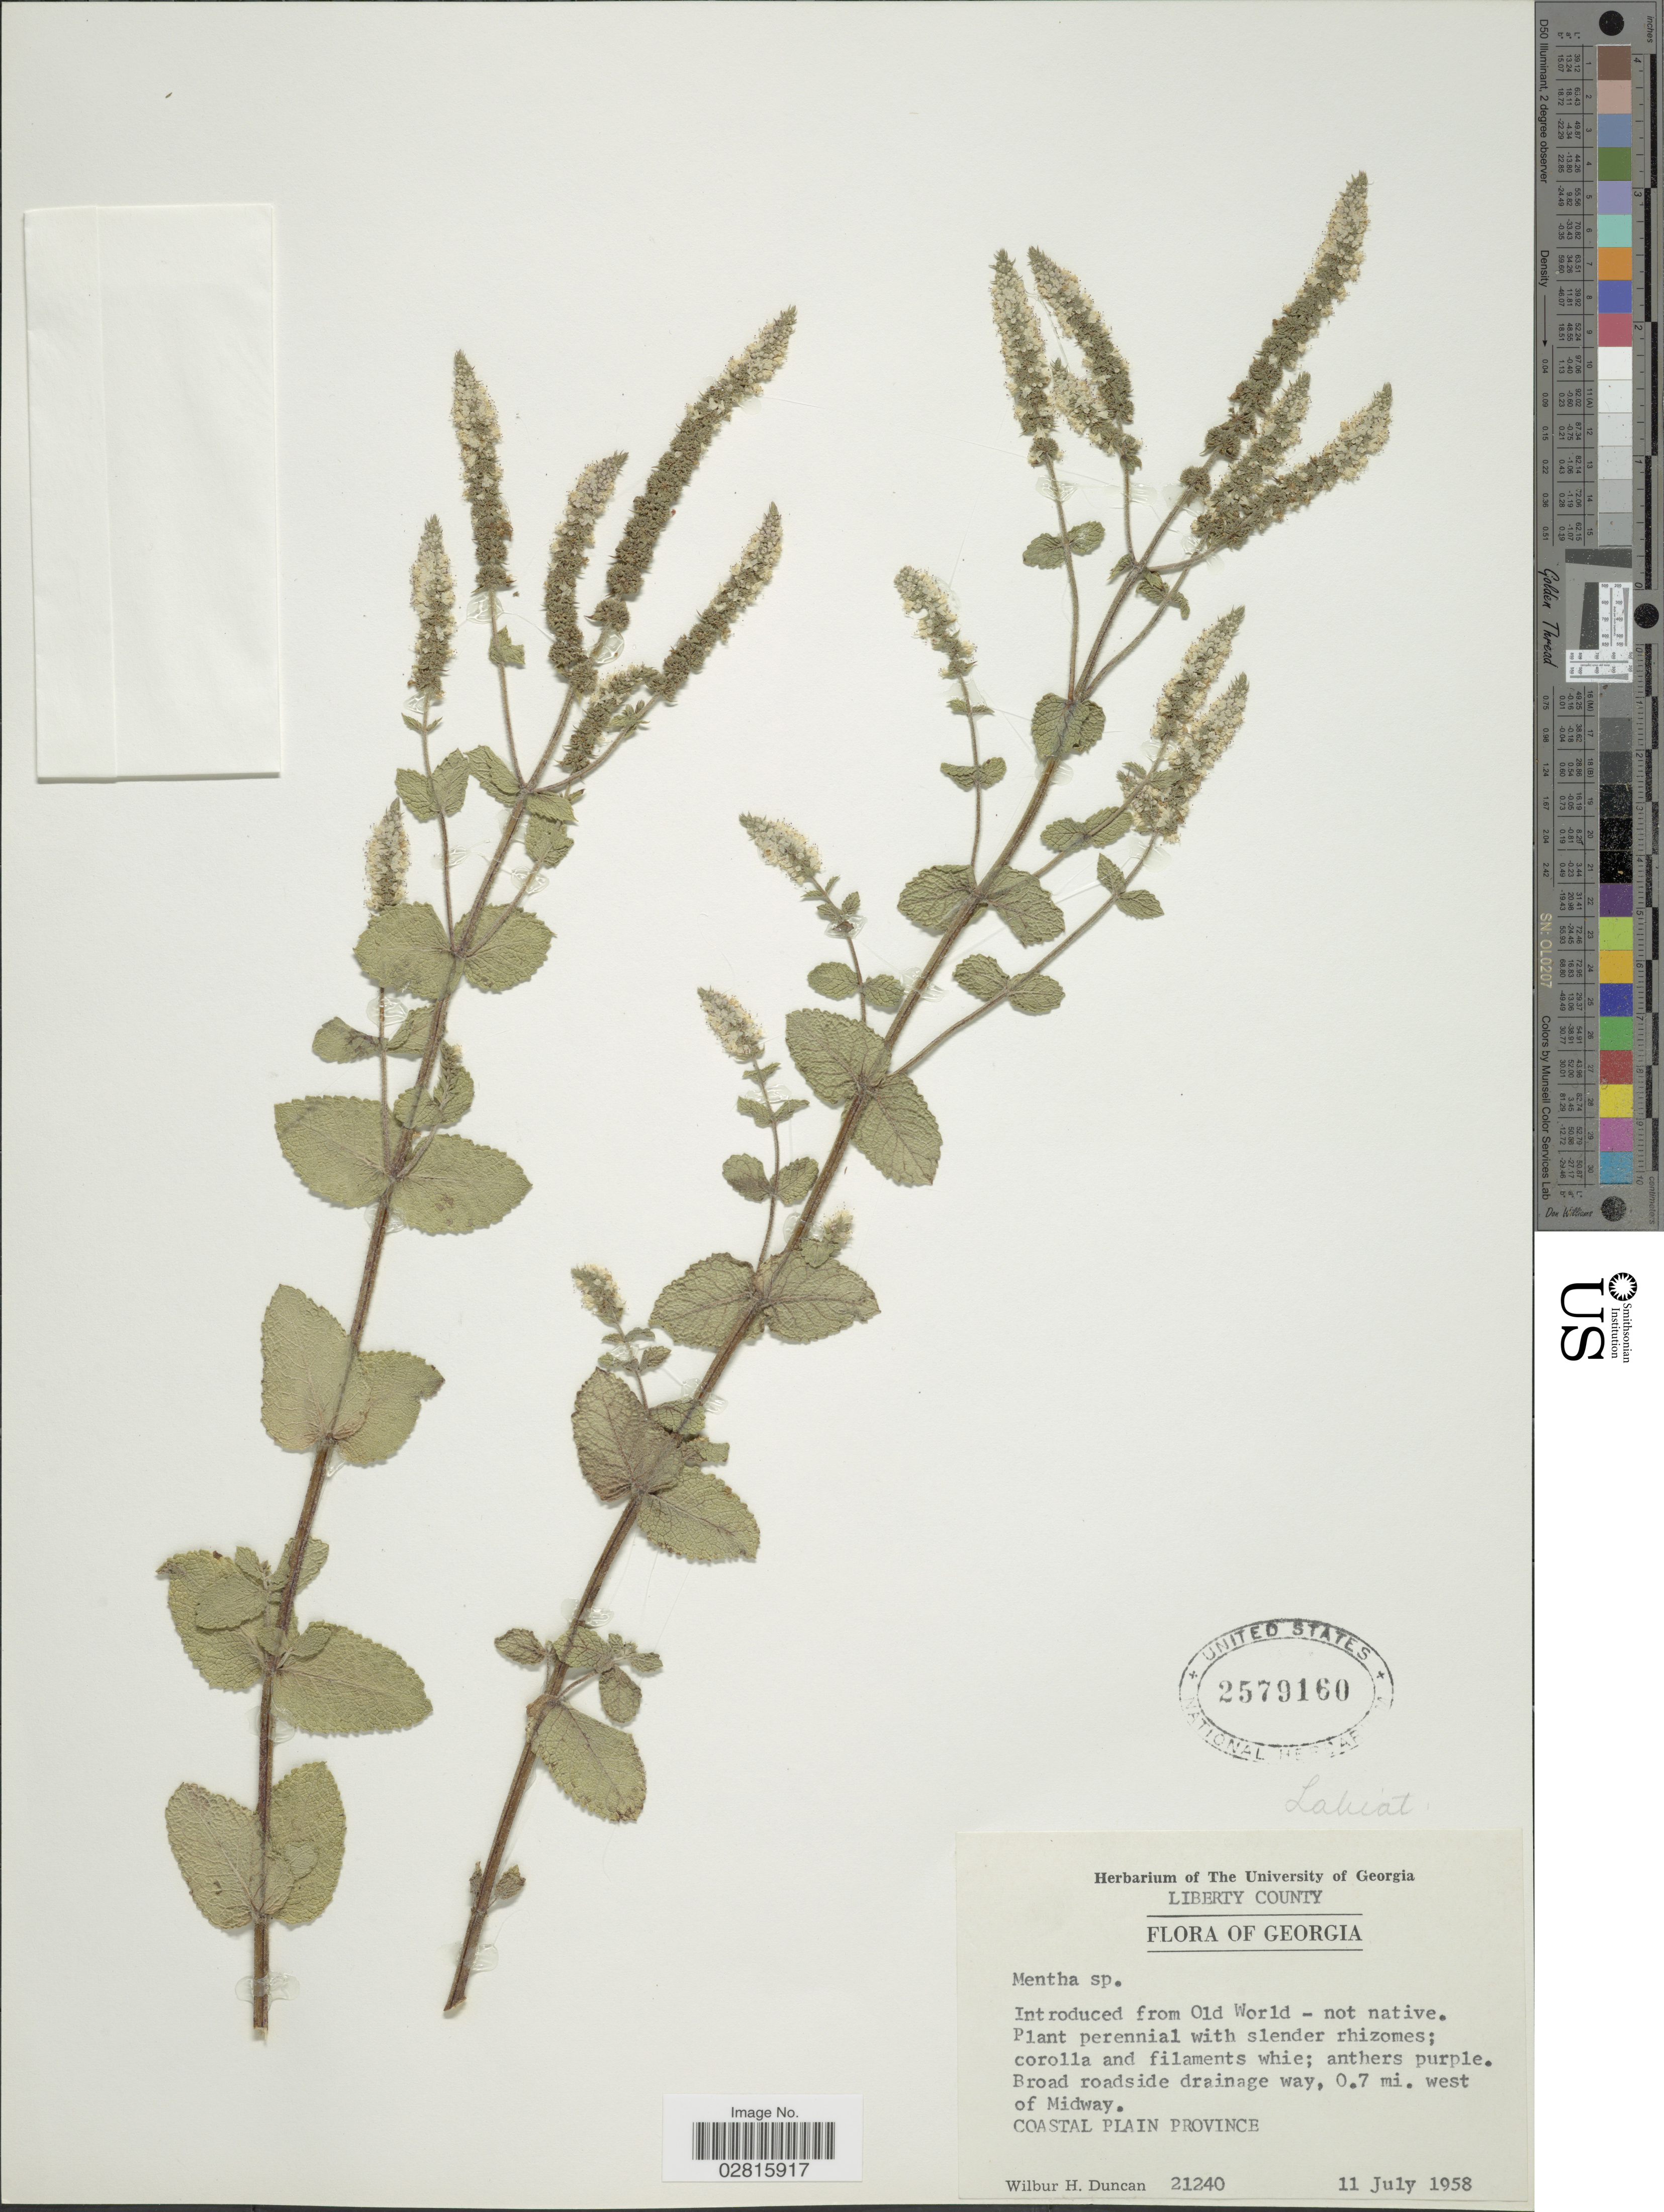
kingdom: Plantae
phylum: Tracheophyta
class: Magnoliopsida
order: Lamiales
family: Lamiaceae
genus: Mentha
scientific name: Mentha sp.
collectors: W. H. Duncan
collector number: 21240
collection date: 1958-07-11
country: United States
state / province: Georgia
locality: Liberty County. Broad roadside drainage way, 0.7 mi. west of Midway.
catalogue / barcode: US 2579160